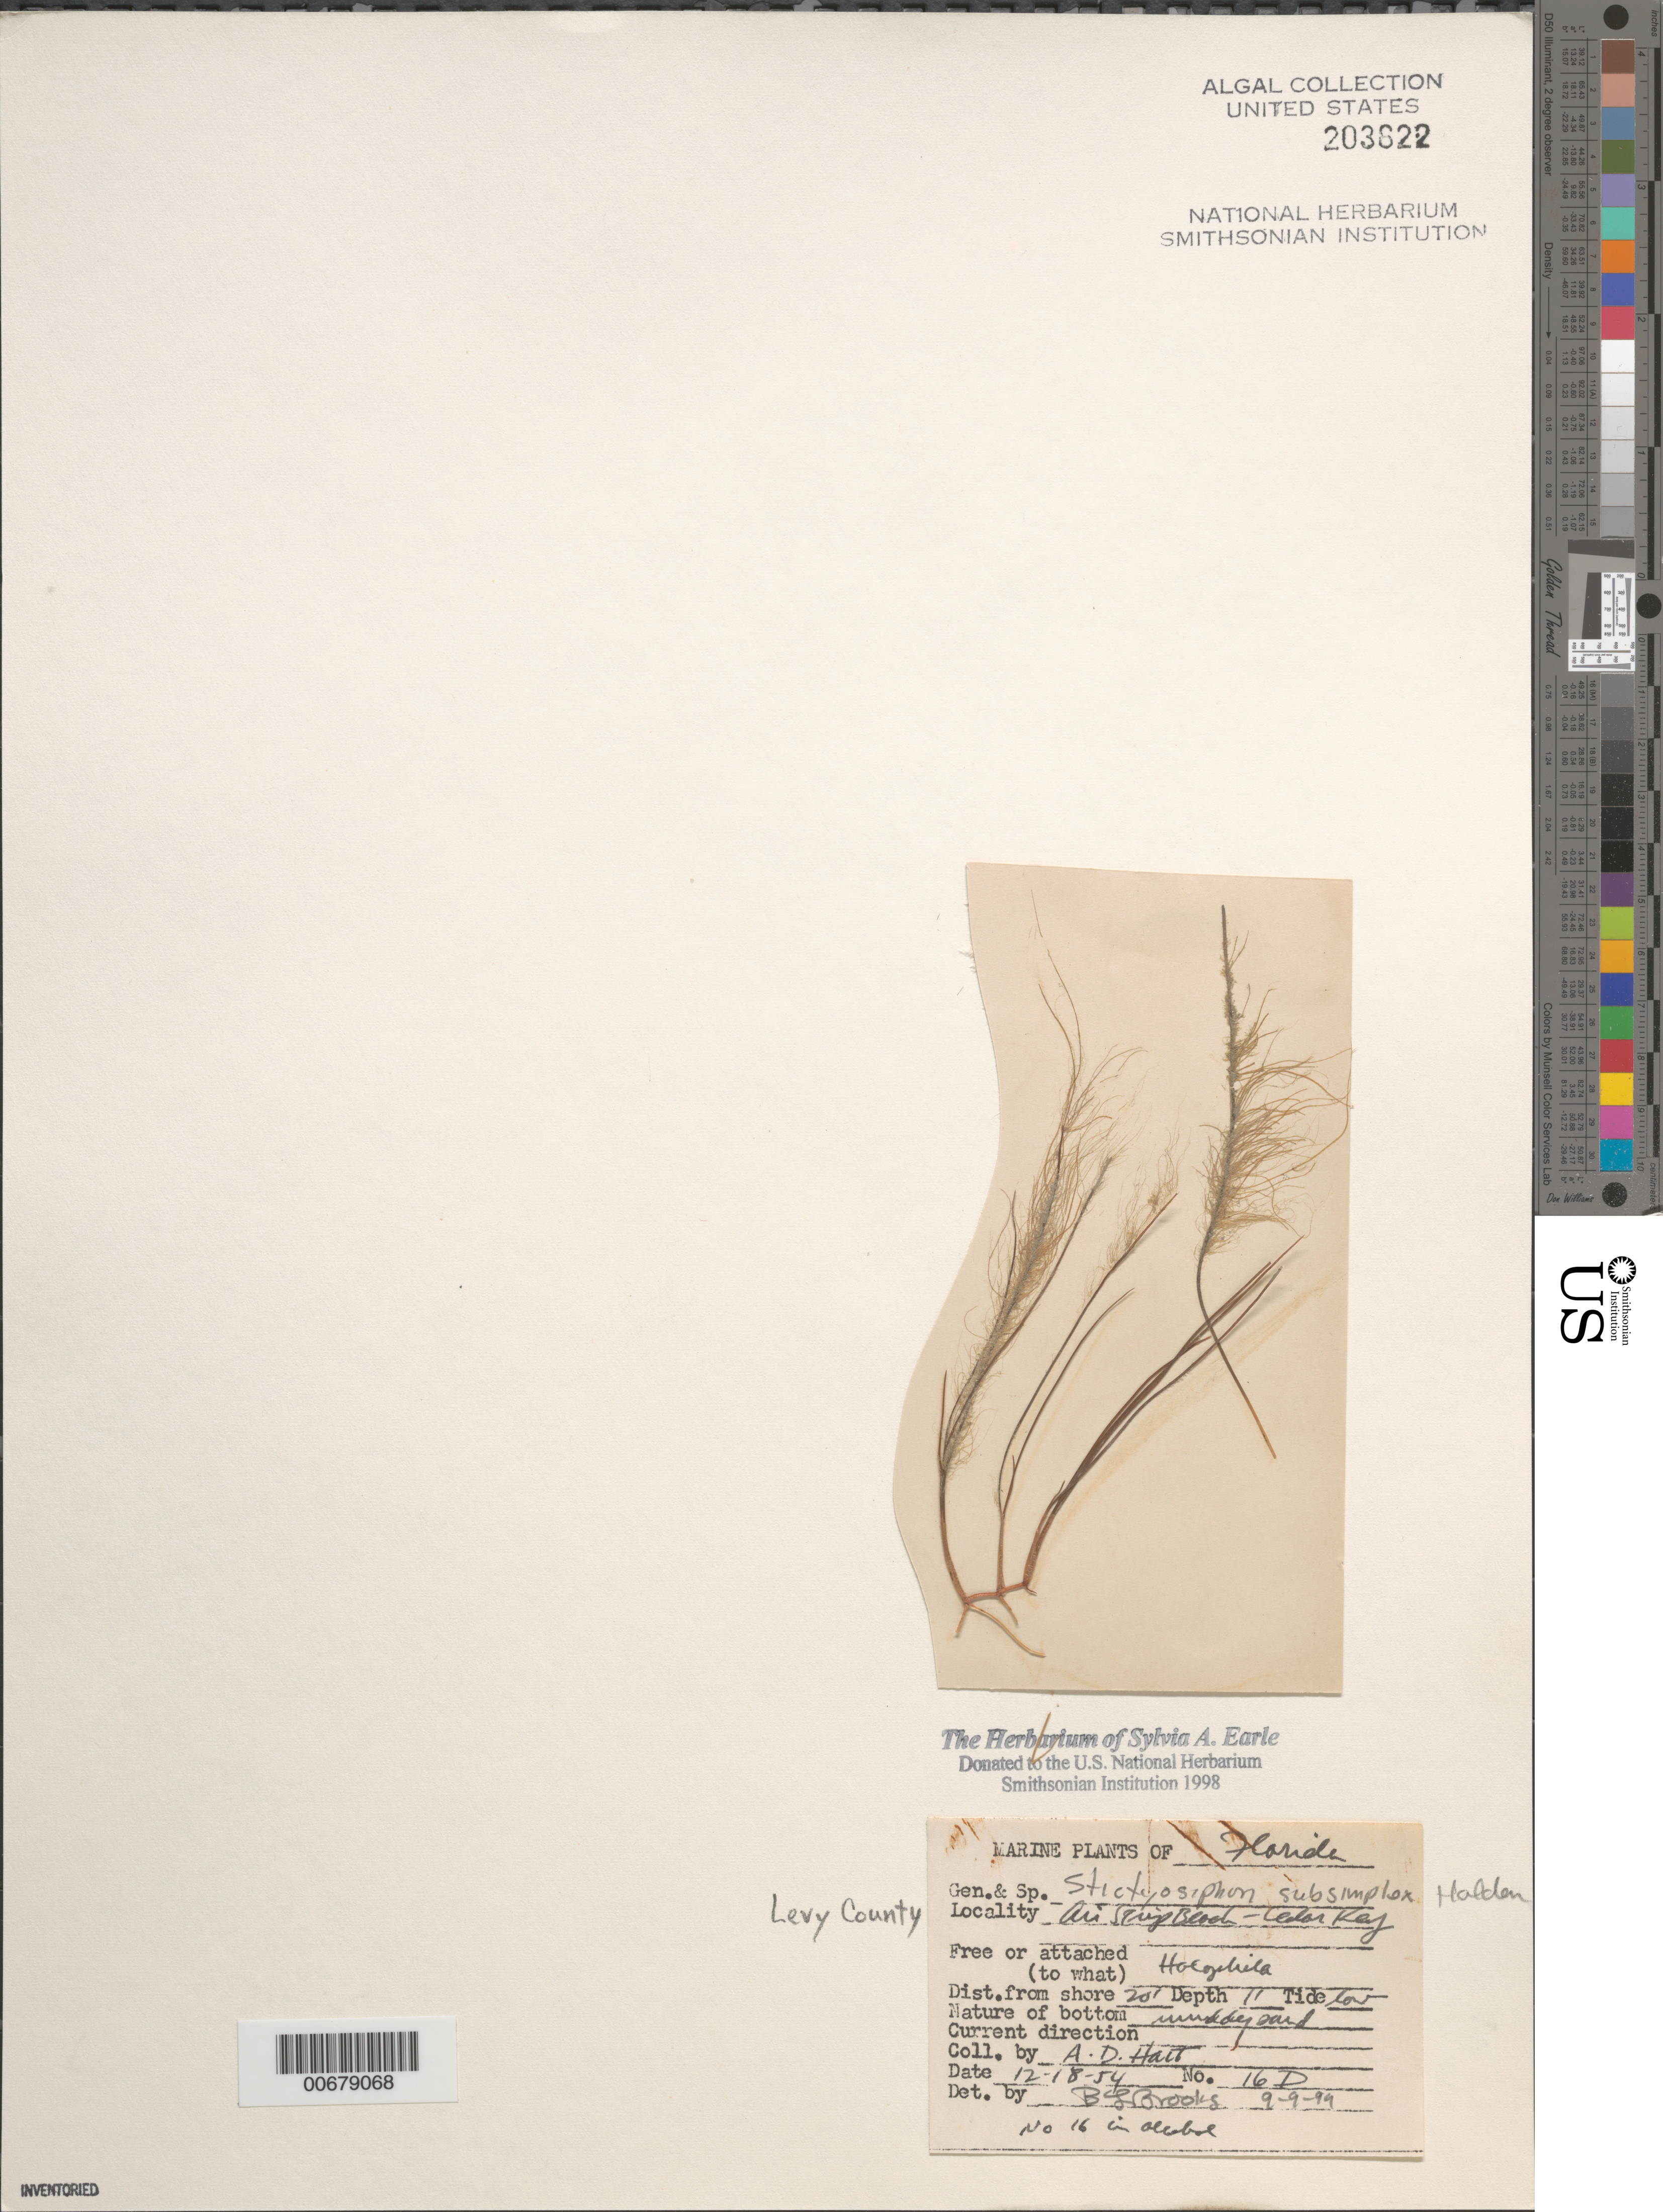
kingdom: Chromista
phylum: Ochrophyta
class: Phaeophyceae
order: Ectocarpales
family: Chordariaceae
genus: Stictyosiphon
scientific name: Stictyosiphon subsimplex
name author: I. Holden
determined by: Brooks, B. L., (BOT), Smithsonian Institution - National Museum of Natural History (UNITED STATES)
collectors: A. D. Hart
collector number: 16D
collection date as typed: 18 Dec 1954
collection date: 1954-12-18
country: United States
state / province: Florida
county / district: Levy County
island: Cedar Keys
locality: Air Strip Beach, Cedar Key (town)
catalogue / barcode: US 203622